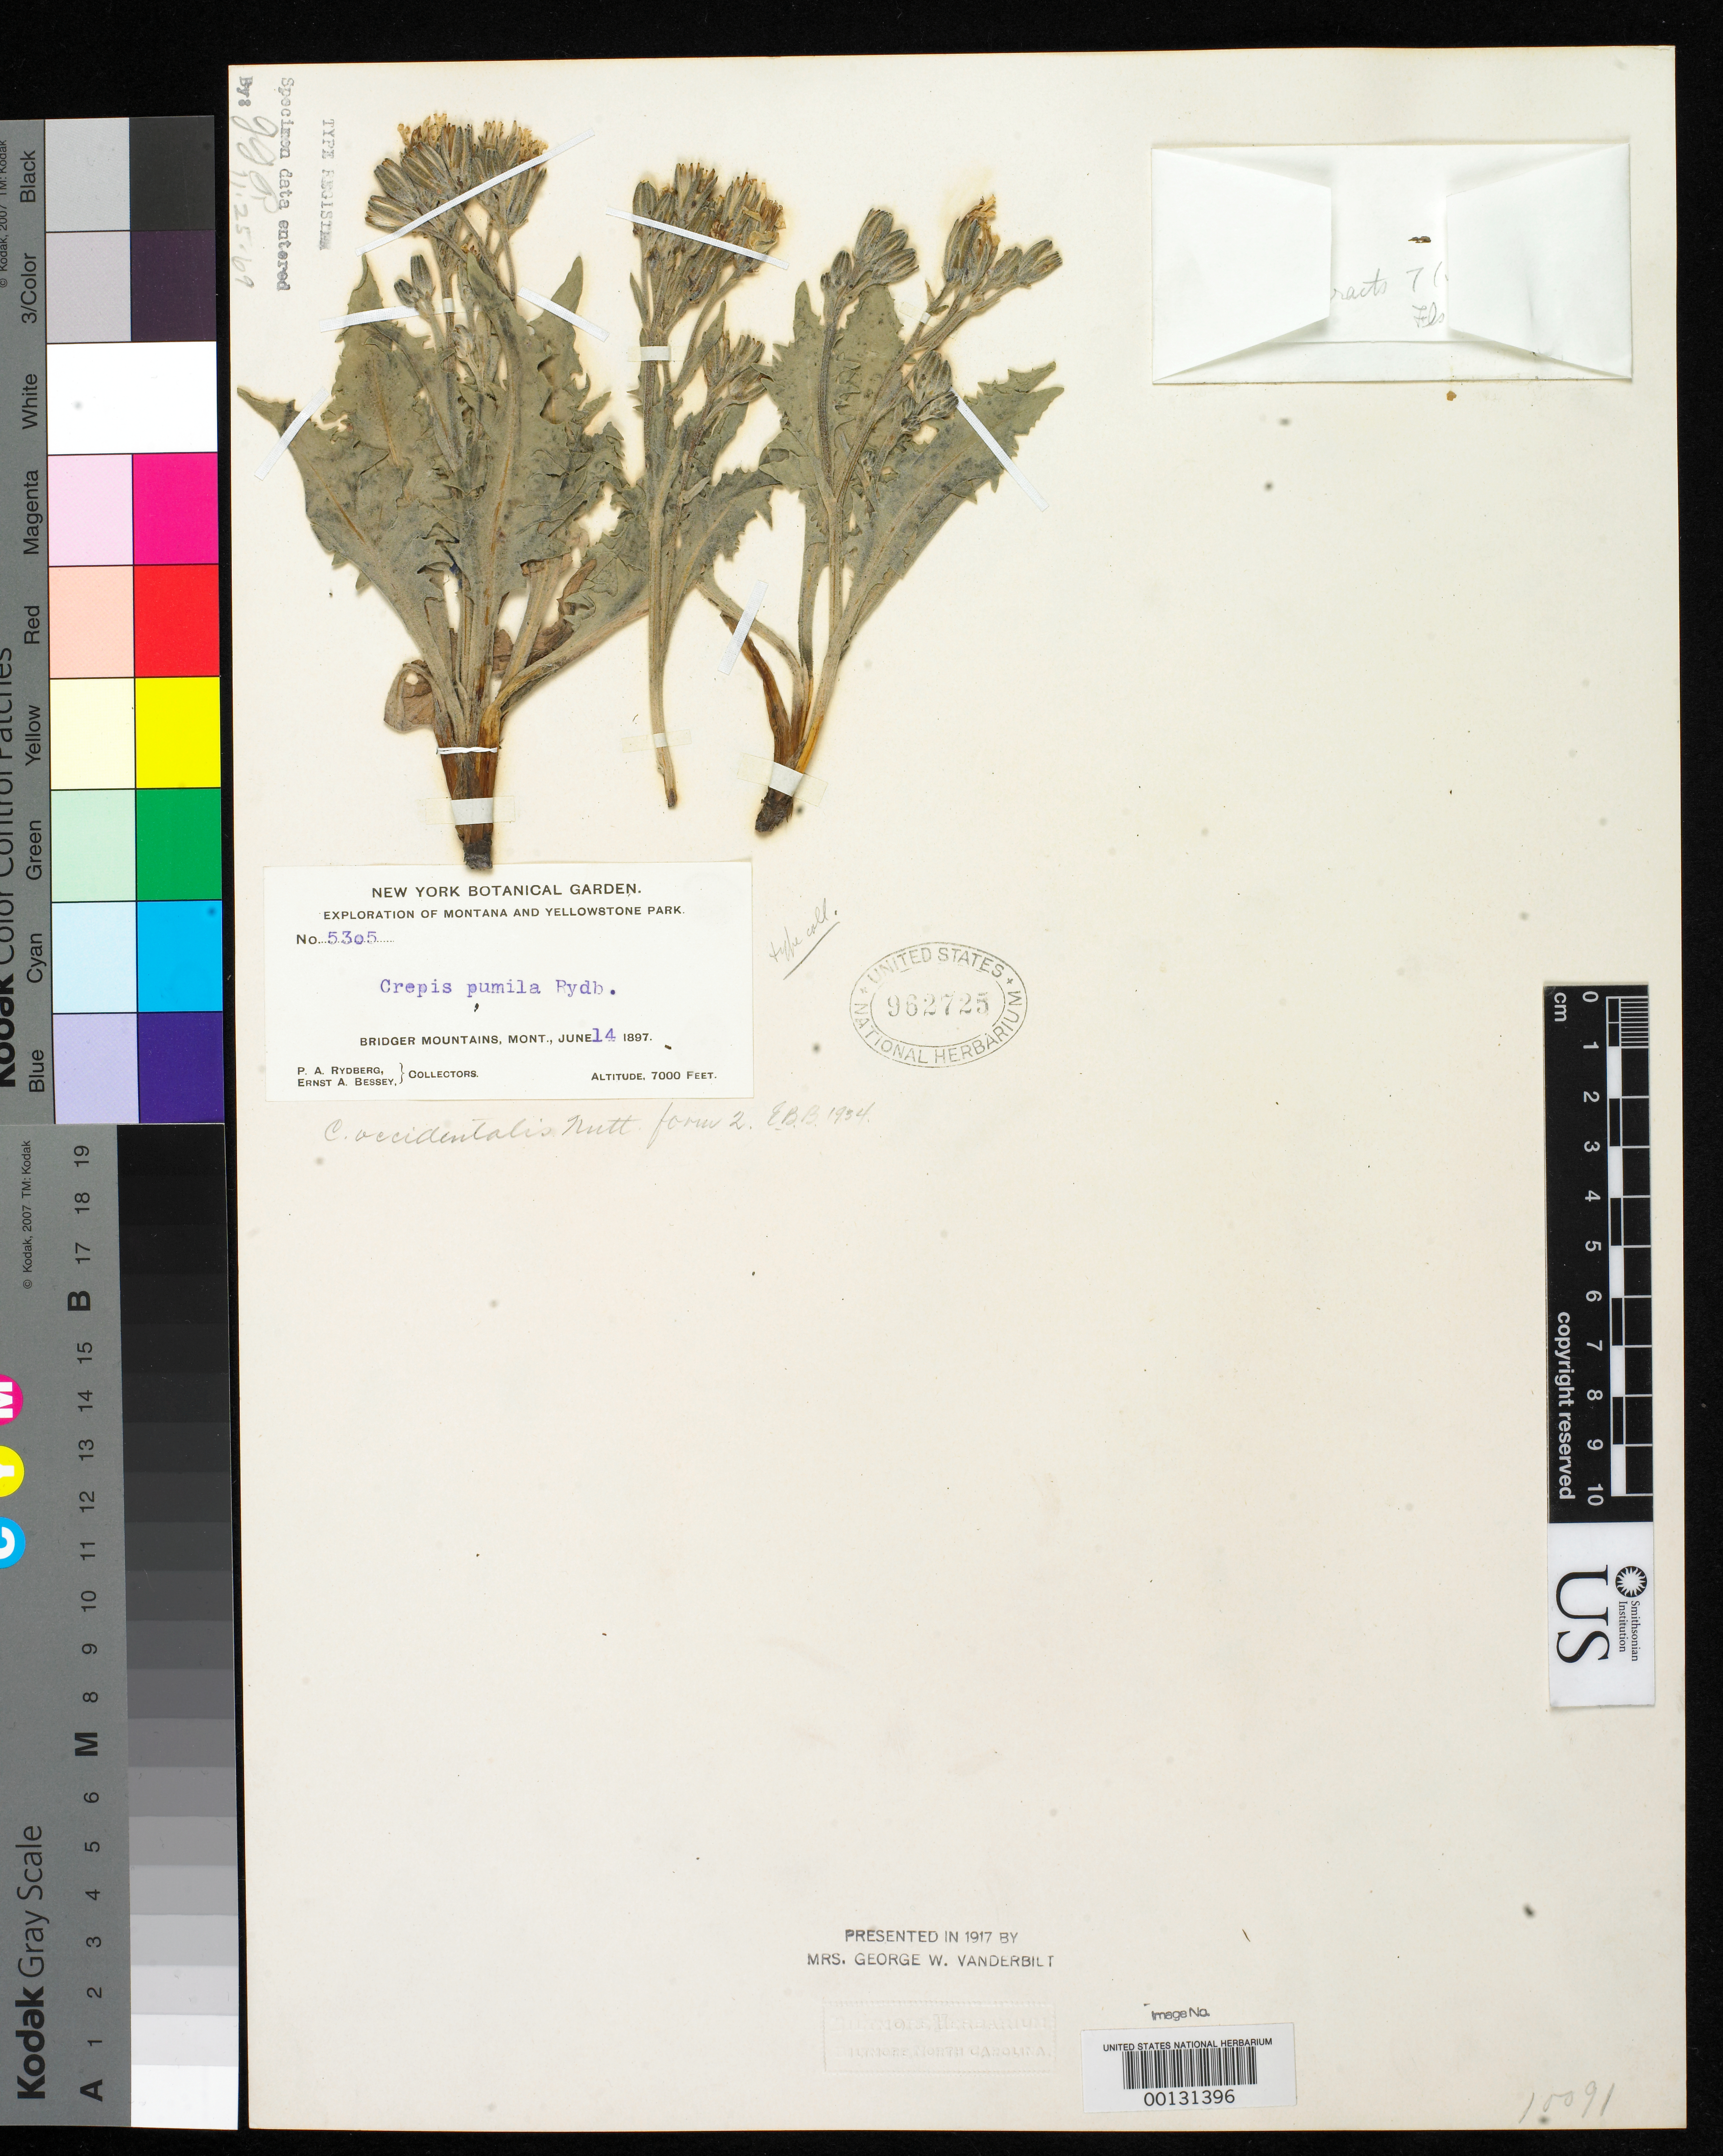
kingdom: Plantae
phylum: Tracheophyta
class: Magnoliopsida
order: Asterales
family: Asteraceae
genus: Crepis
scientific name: Crepis pumila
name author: Rydb.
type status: Isotype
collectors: P. A. Rydberg & E. Bessey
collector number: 5305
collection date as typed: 14 Jun 1897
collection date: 1897-06-14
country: United States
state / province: Montana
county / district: Gallatin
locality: Bridger Mountains.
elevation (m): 2134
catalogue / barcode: US 962725